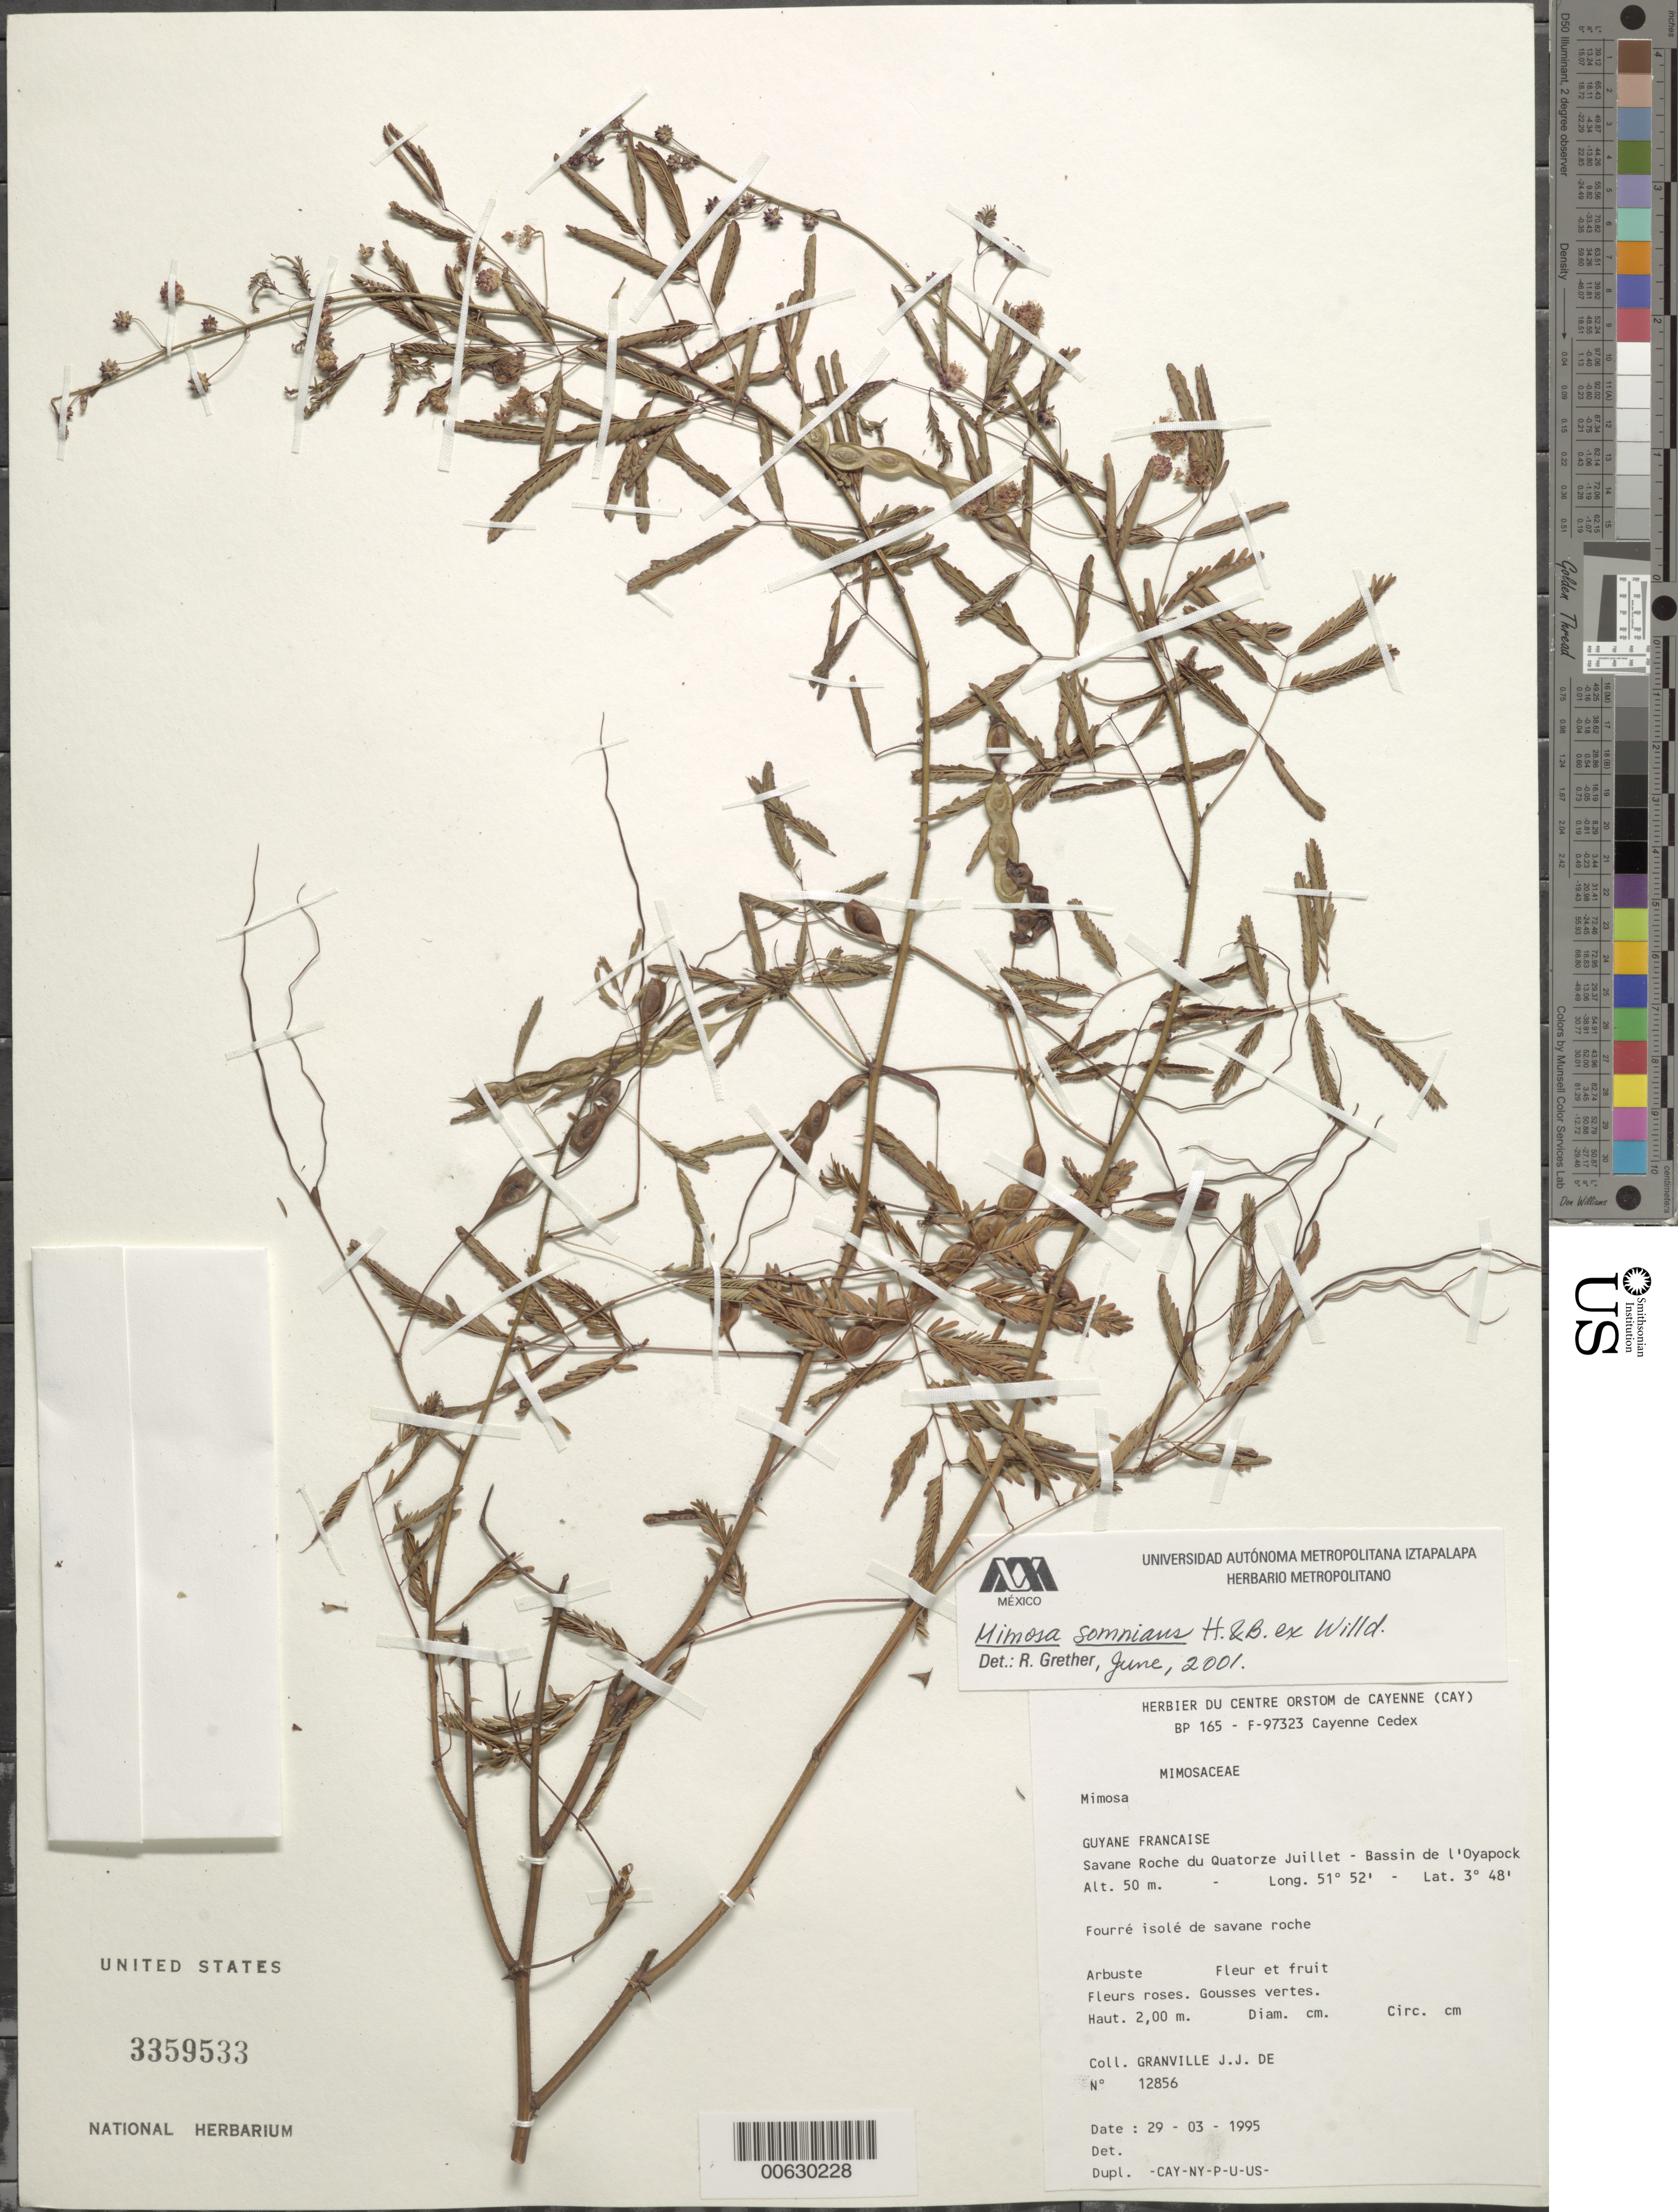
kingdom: Plantae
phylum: Tracheophyta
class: Magnoliopsida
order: Fabales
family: Fabaceae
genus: Mimosa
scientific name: Mimosa somnians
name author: Humb. & Bonpl. ex Willd.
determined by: Grether, R.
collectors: J.-J. de Granville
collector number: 12856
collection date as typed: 29-Mar-95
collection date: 1995-03-29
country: French Guiana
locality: Savane Roche du Quatorze Juiliet, Bassin de l'Oyapock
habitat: Fourré isolé de savane roche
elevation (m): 50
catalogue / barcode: US 3359533